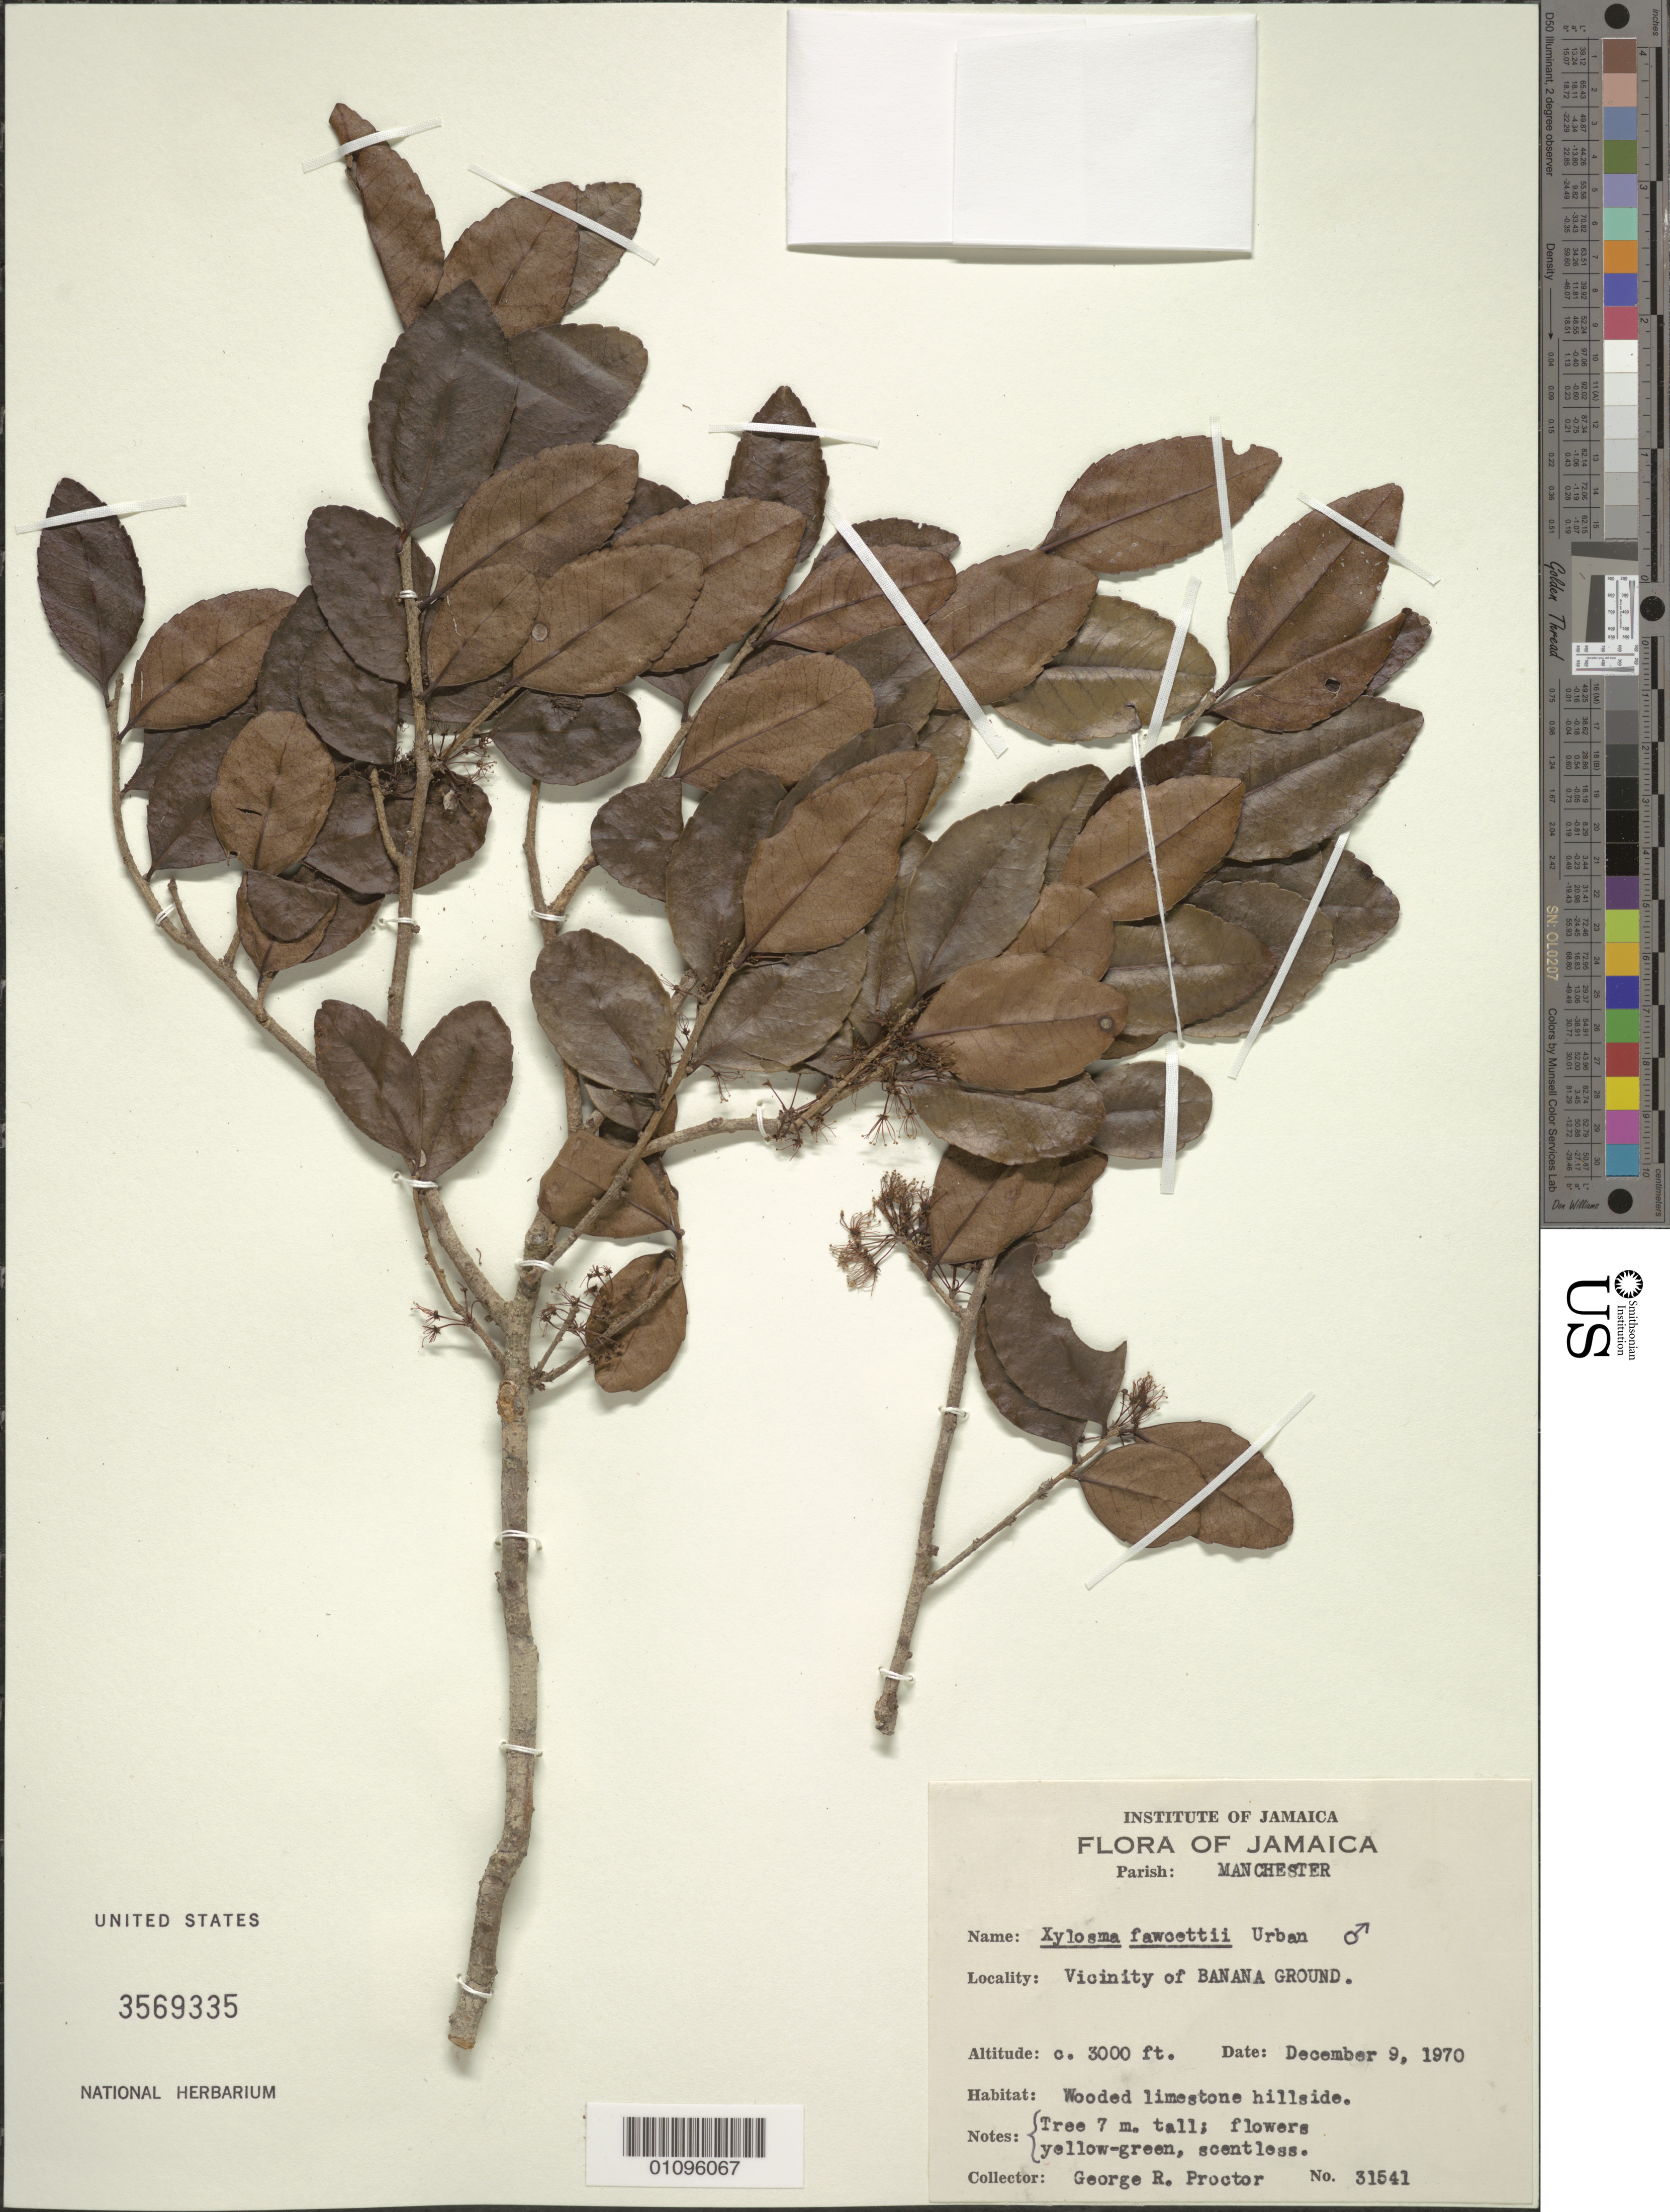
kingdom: Plantae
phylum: Tracheophyta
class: Magnoliopsida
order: Malpighiales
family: Salicaceae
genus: Xylosma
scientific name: Xylosma fawcettii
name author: Urb.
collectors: G. R. Proctor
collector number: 31541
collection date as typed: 09 Dec 1970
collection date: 1970-12-09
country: Jamaica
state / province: Manchester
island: Jamaica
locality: Banana Ground vicinity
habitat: Wooded limestone hills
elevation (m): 914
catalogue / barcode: US 3569335